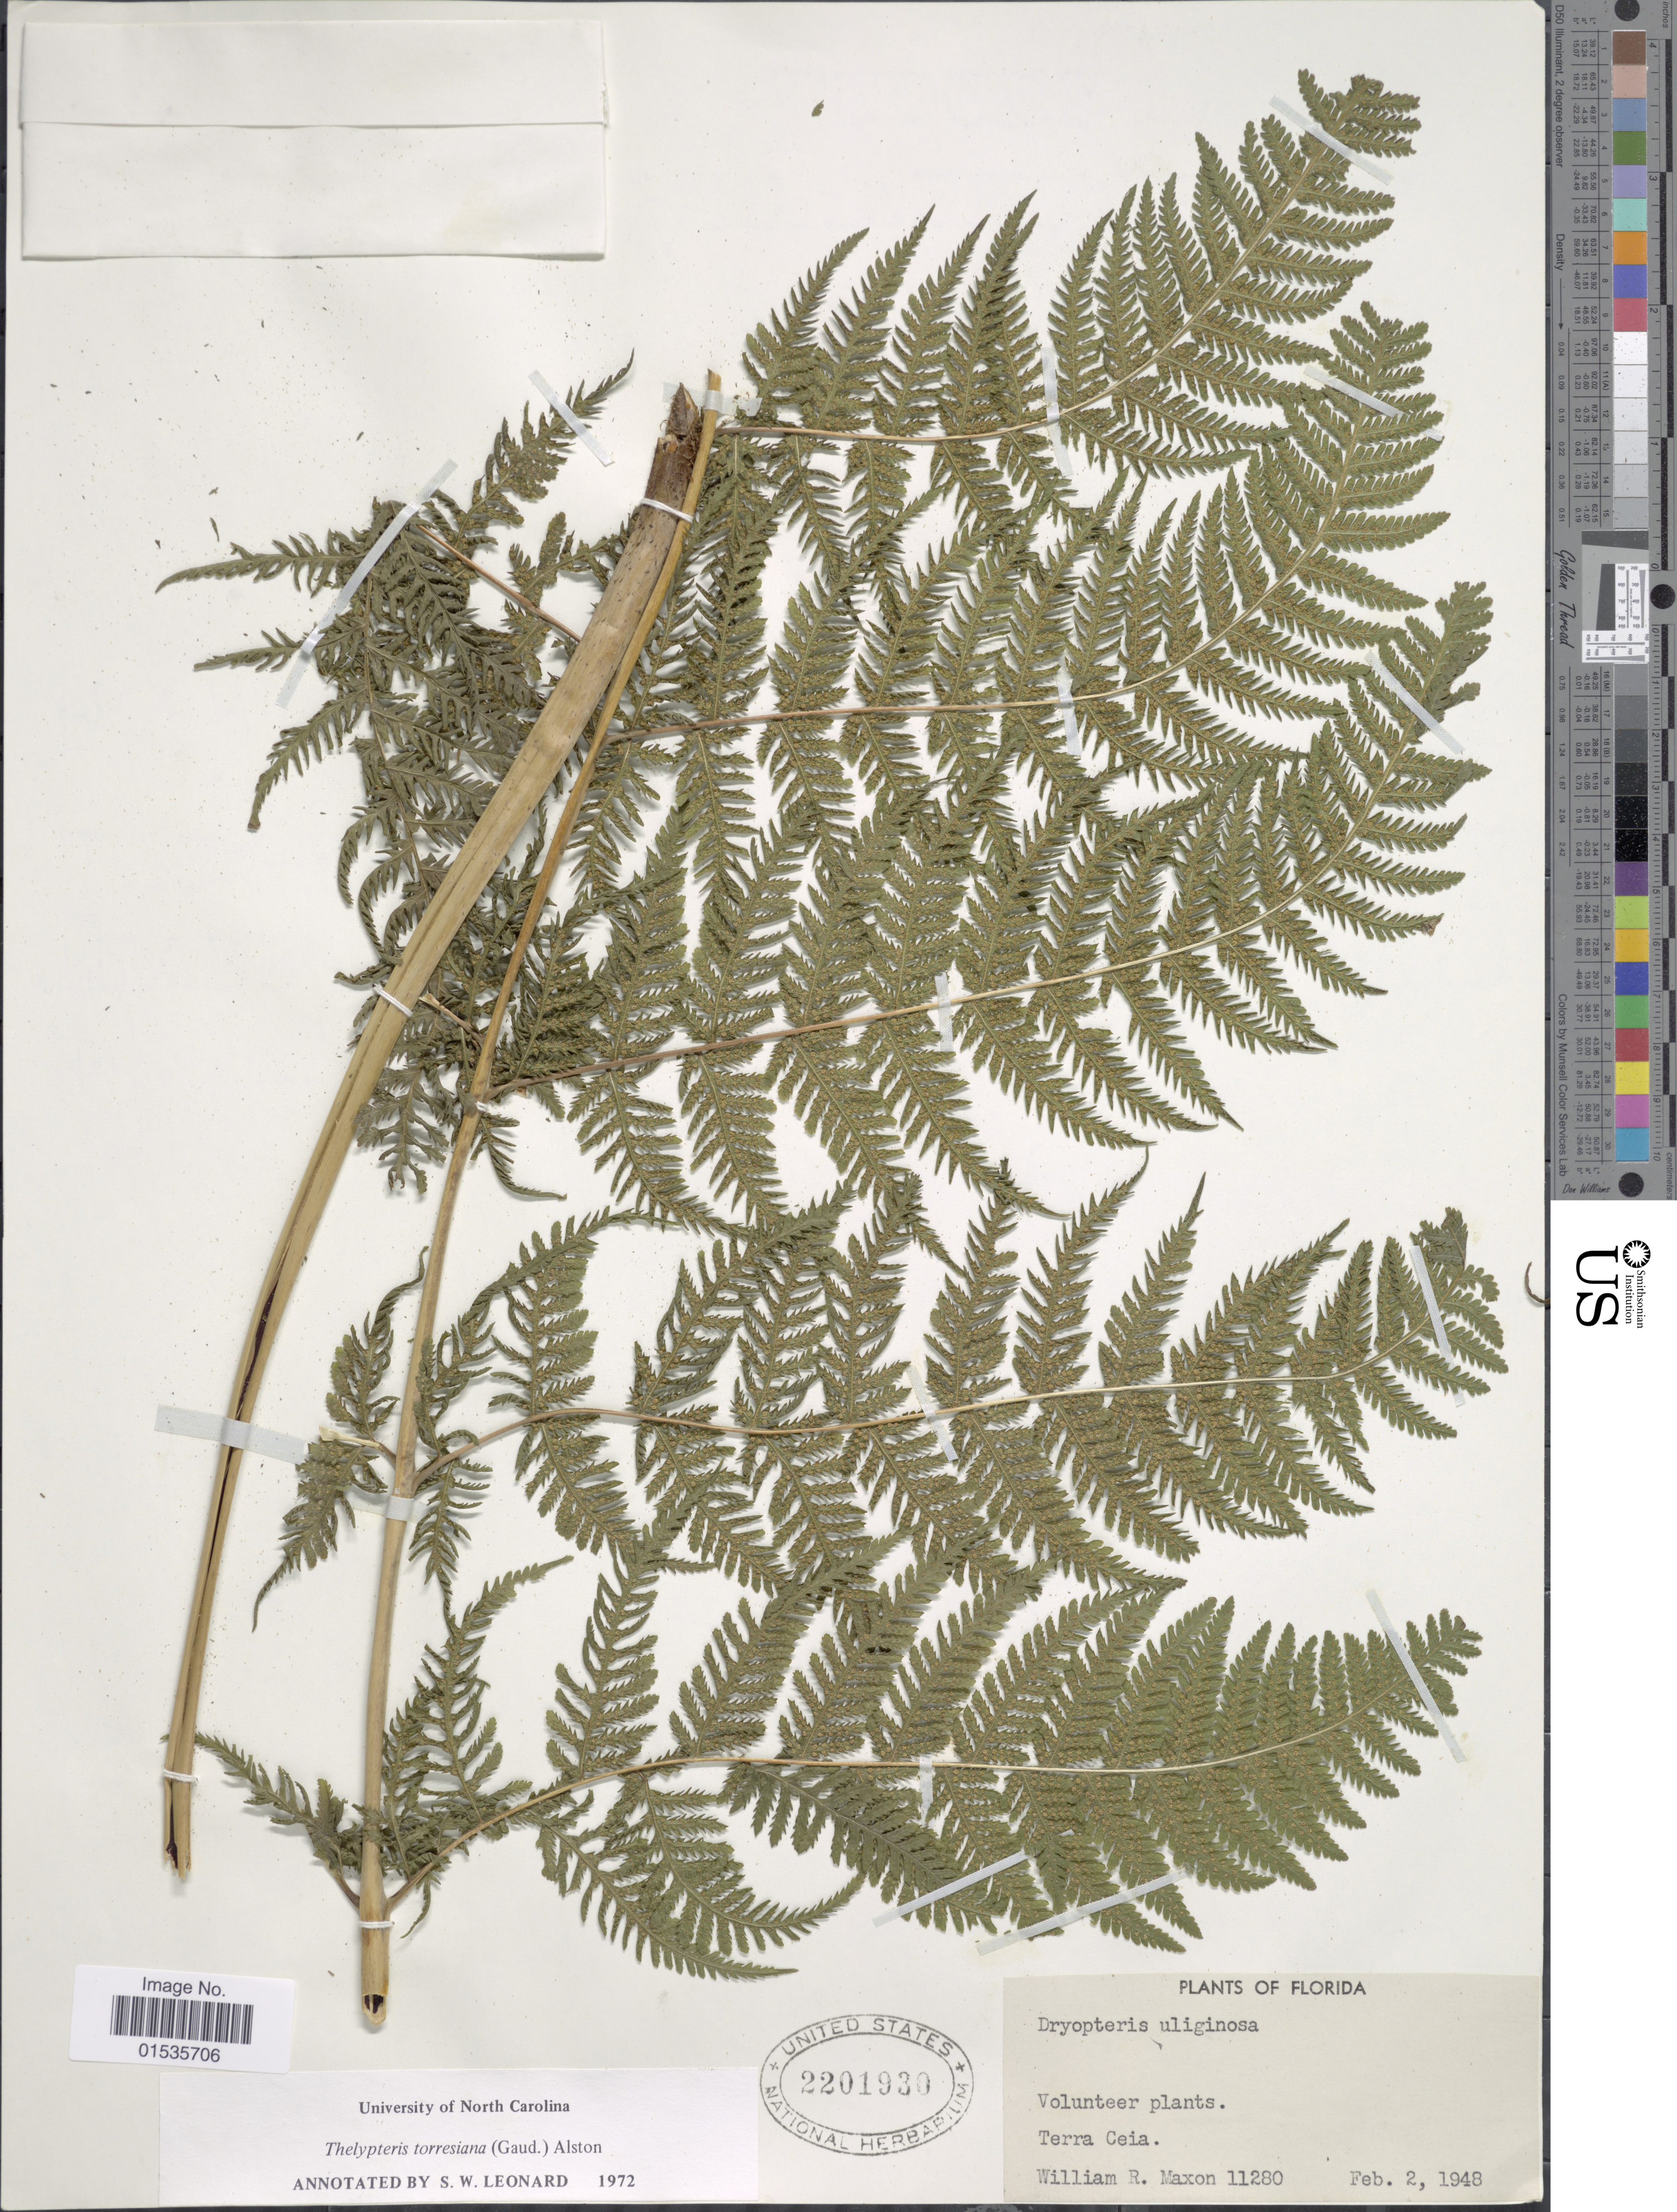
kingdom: Plantae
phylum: Tracheophyta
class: Polypodiopsida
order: Polypodiales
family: Thelypteridaceae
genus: Macrothelypteris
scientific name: Macrothelypteris torresiana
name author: (Gaudich.) Ching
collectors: W. R. Maxon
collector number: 11280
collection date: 1948-02-02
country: United States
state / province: Florida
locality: Florida, Terra Ceia.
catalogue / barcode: US 2201930